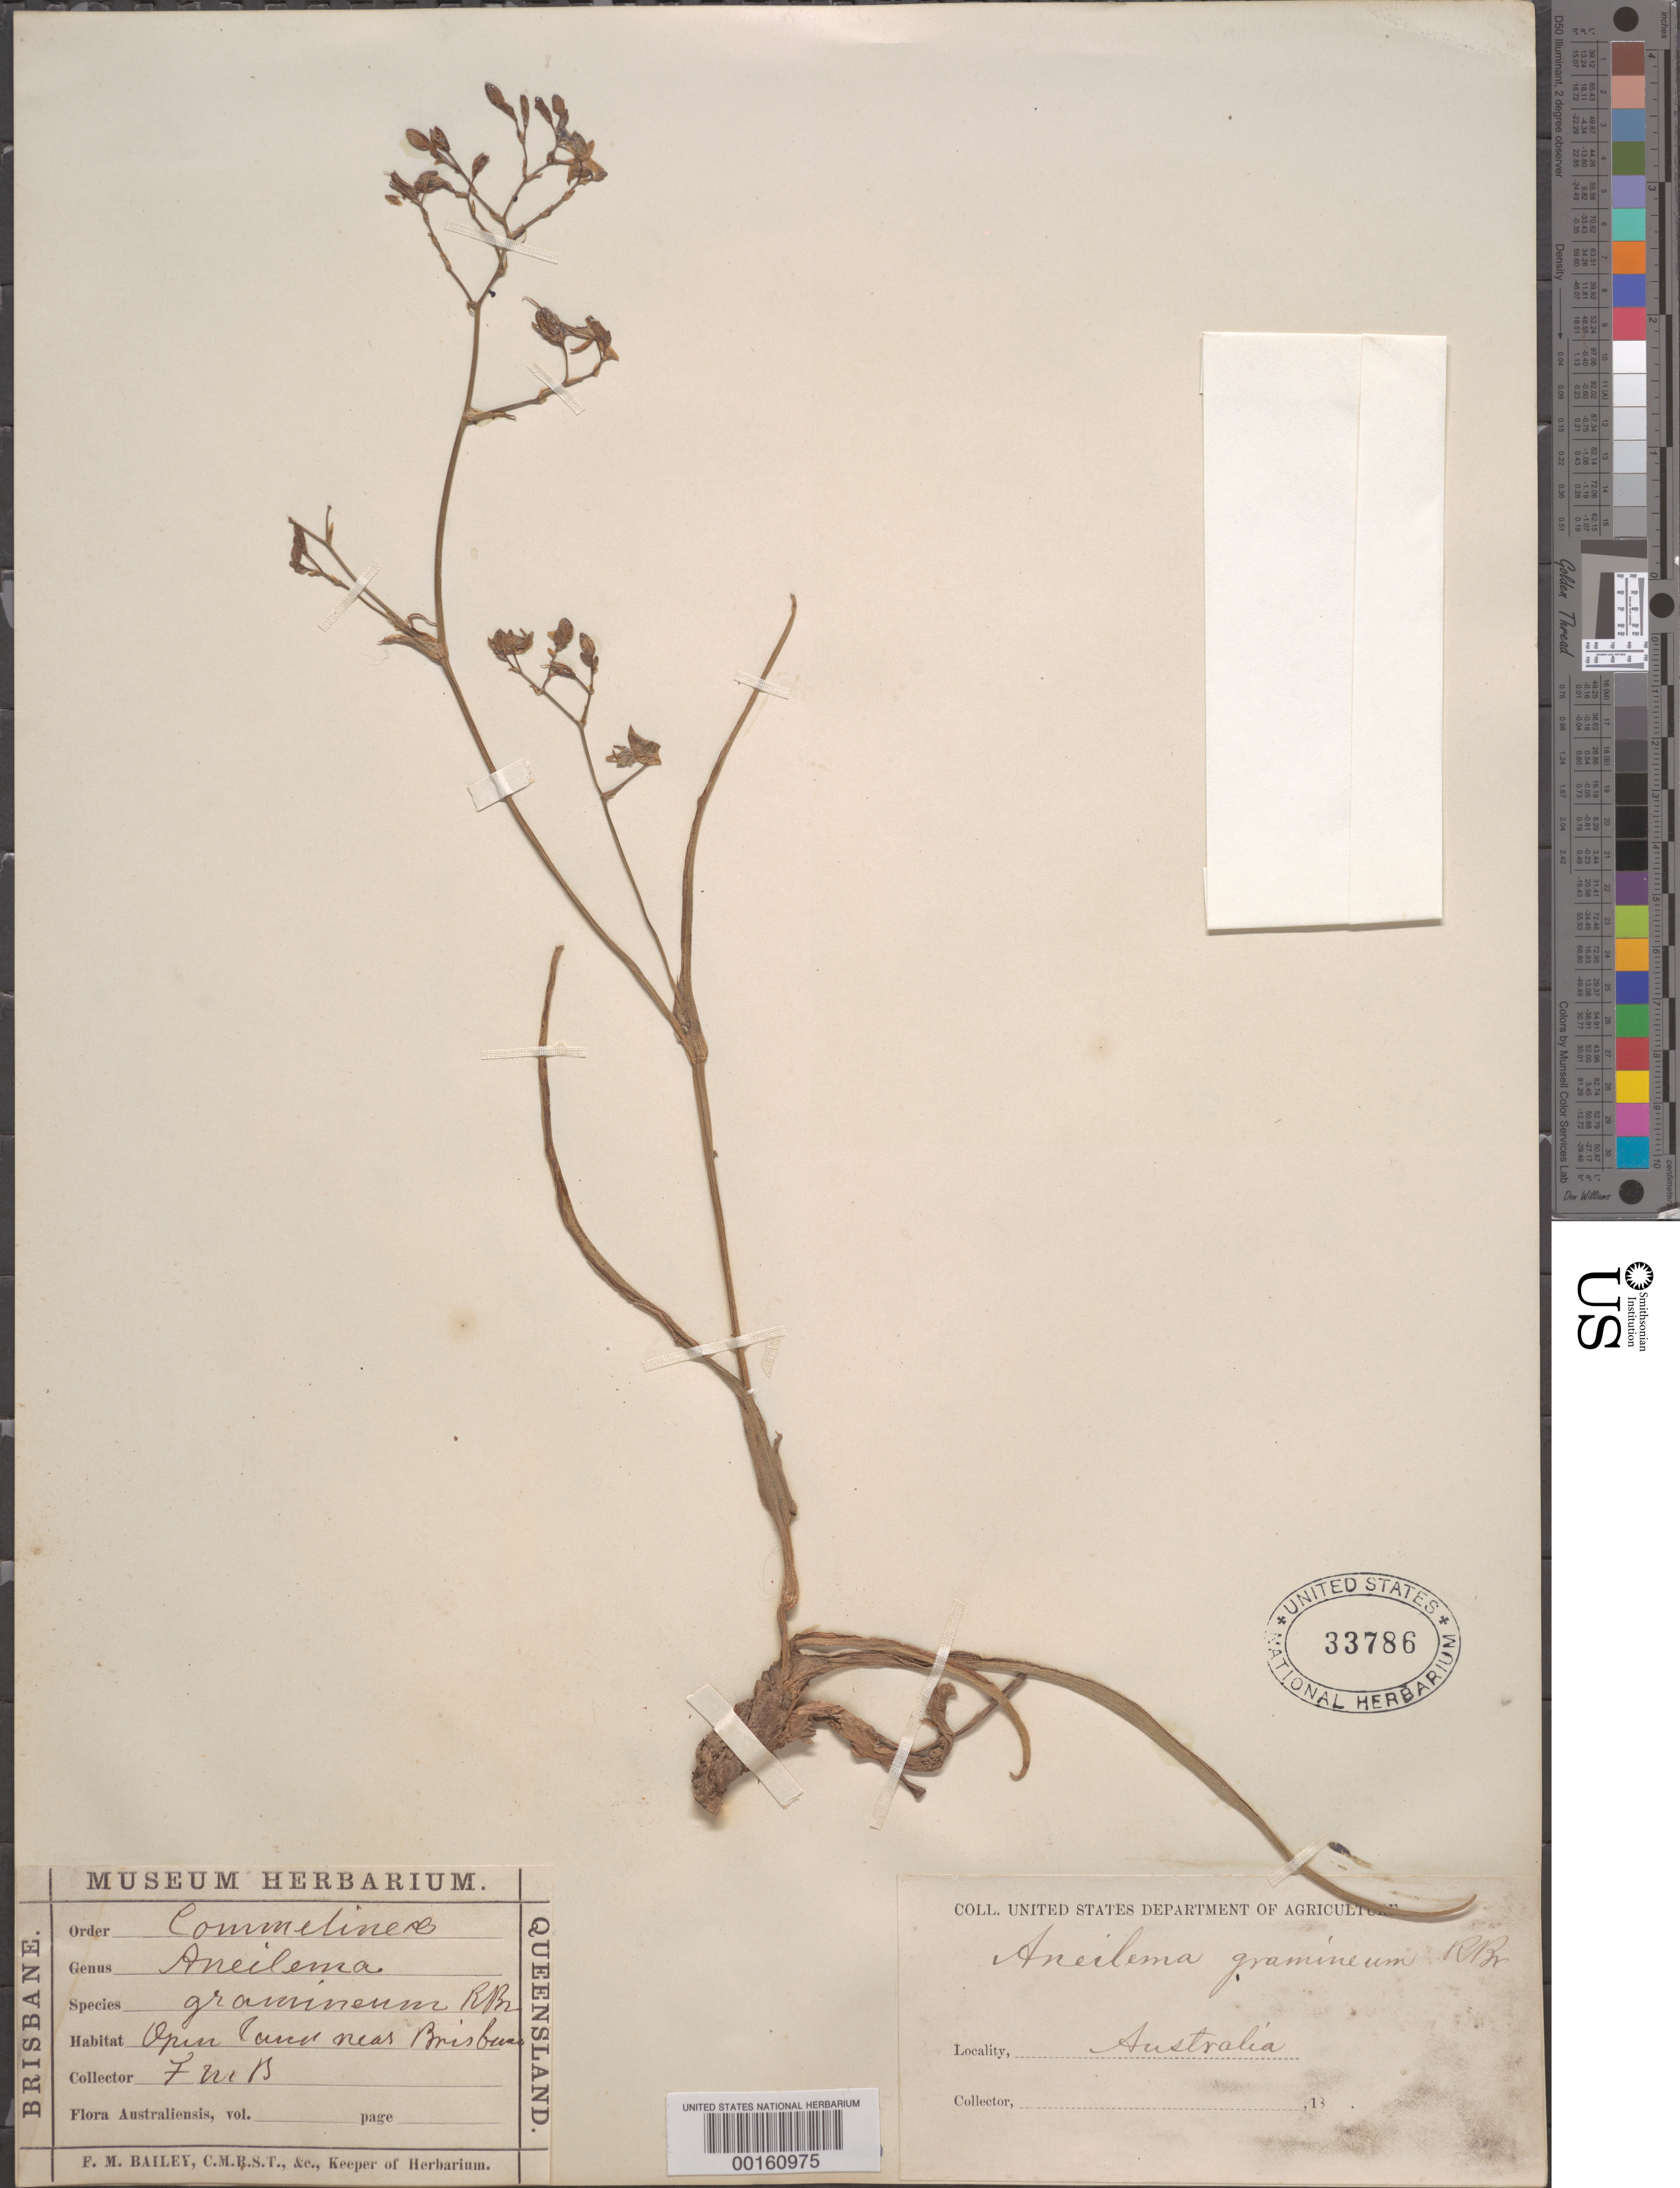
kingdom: Plantae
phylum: Tracheophyta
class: Liliopsida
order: Commelinales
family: Commelinaceae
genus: Murdannia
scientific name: Murdannia graminea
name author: (R. Br.) G. Brückn.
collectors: F. M. Bailey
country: Australia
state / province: Queensland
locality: Near brisbane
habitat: Open land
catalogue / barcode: US 33786